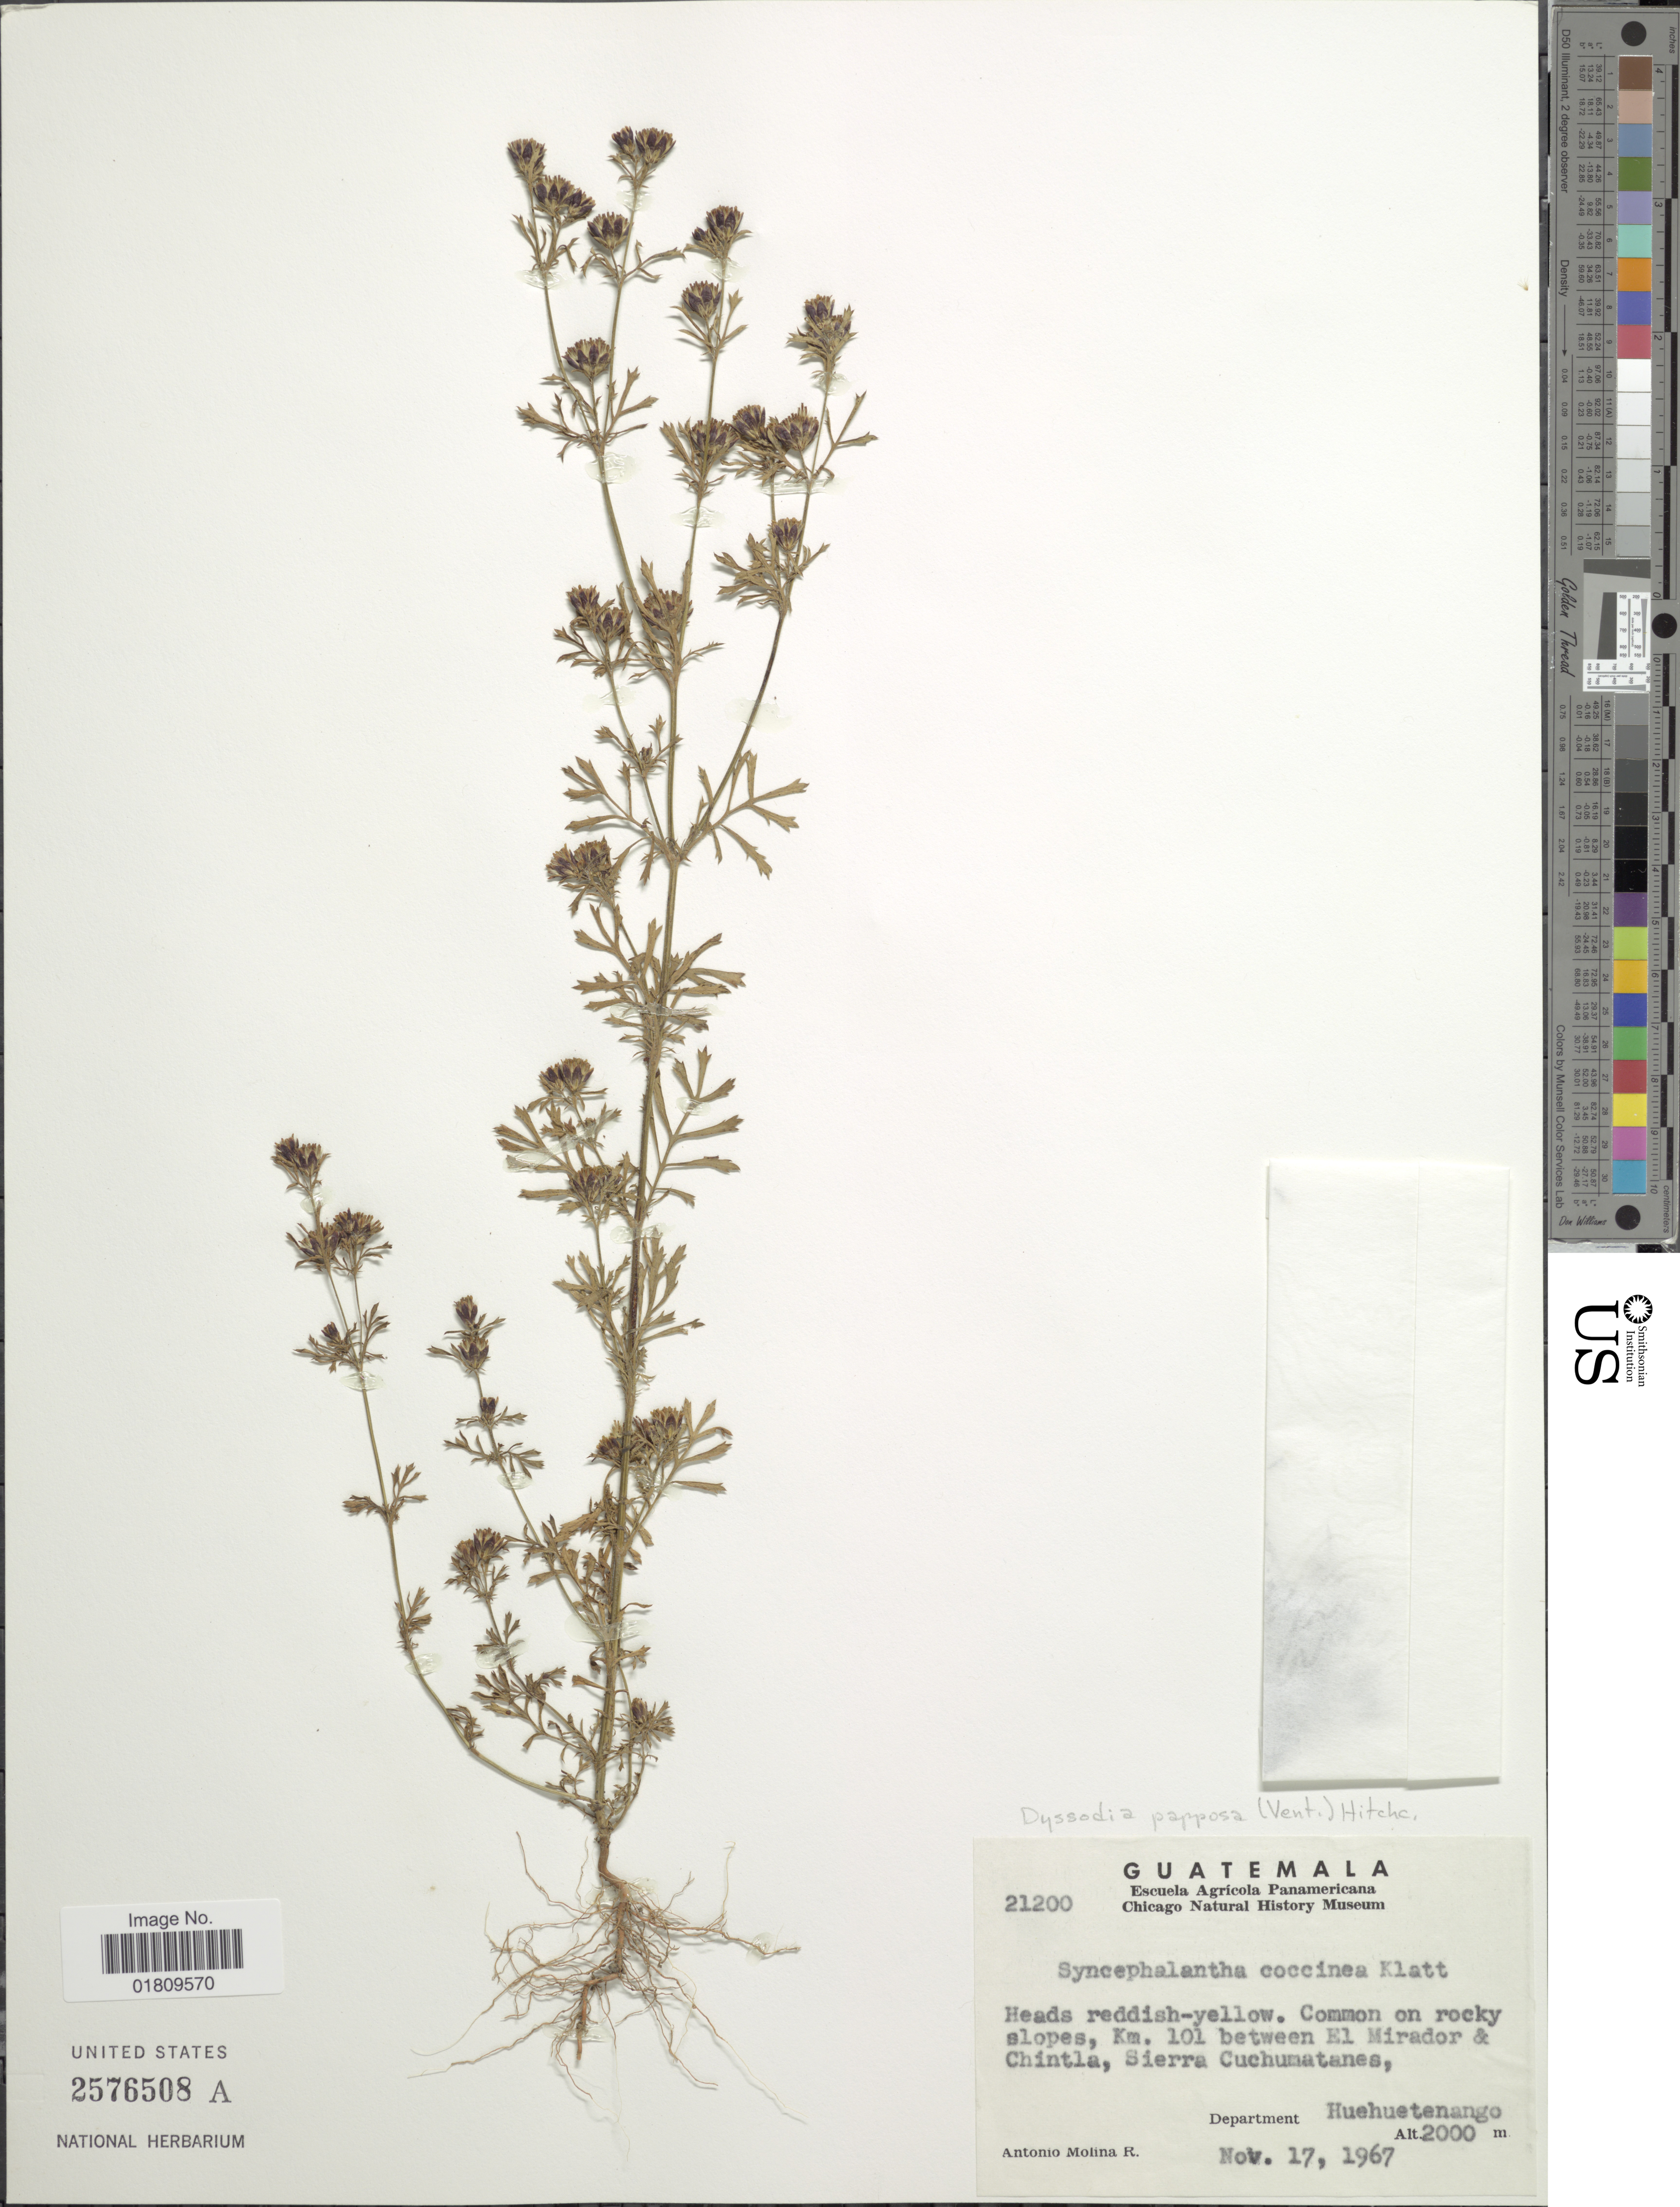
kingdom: Plantae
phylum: Tracheophyta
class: Magnoliopsida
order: Asterales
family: Asteraceae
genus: Dyssodia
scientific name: Dyssodia papposa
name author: (Vent.) Hitchc.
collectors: A. Molina R.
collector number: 21200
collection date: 1967-11-17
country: Guatemala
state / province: Huehuetenango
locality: Common on rocky slopes, km. 101 between El Mirador & Chintla, Sierra Cuchumatanes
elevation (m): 2000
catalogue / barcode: US 2576508A